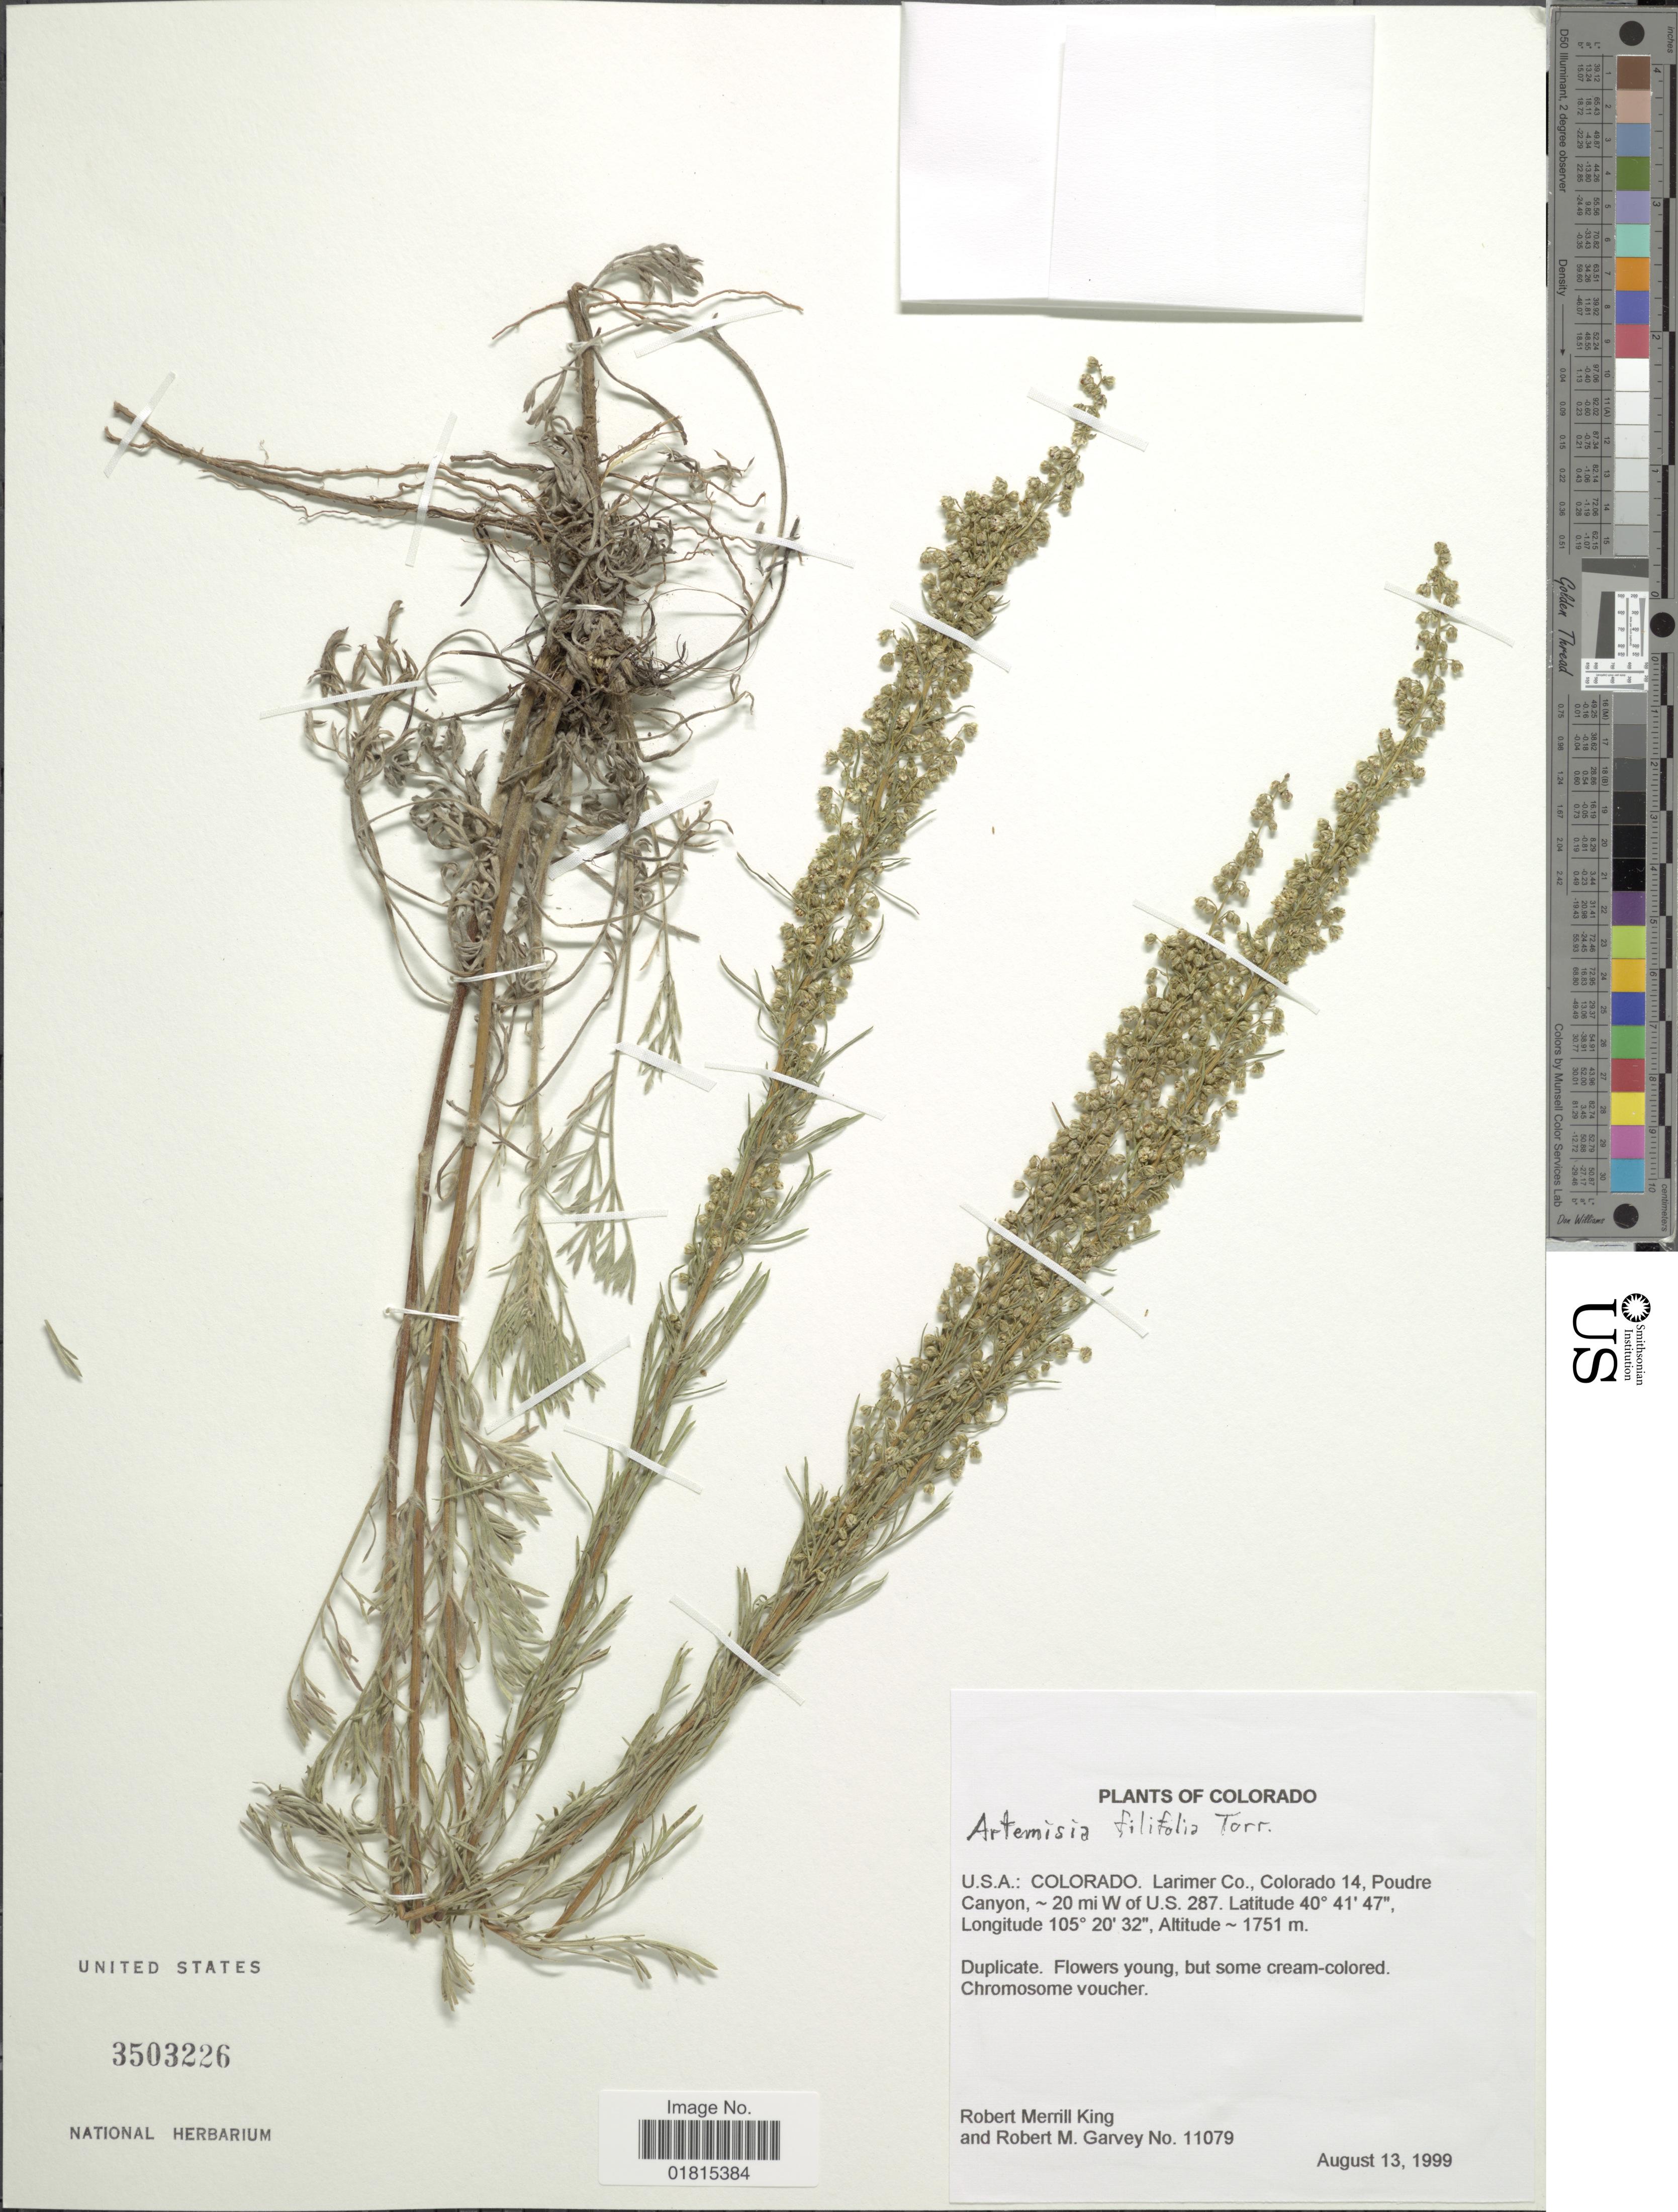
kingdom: Plantae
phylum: Tracheophyta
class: Magnoliopsida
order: Asterales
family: Asteraceae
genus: Artemisia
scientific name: Artemisia filifolia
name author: Torr.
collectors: R. M. King & R. Garvey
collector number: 11079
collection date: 1999-08-13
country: United States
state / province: Colorado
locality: U.S.A.: Colorado. Larimer Co., Colorado 14, Poudre Canyon,- 20 mi W of U.S. 287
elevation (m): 1751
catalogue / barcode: US 3503226